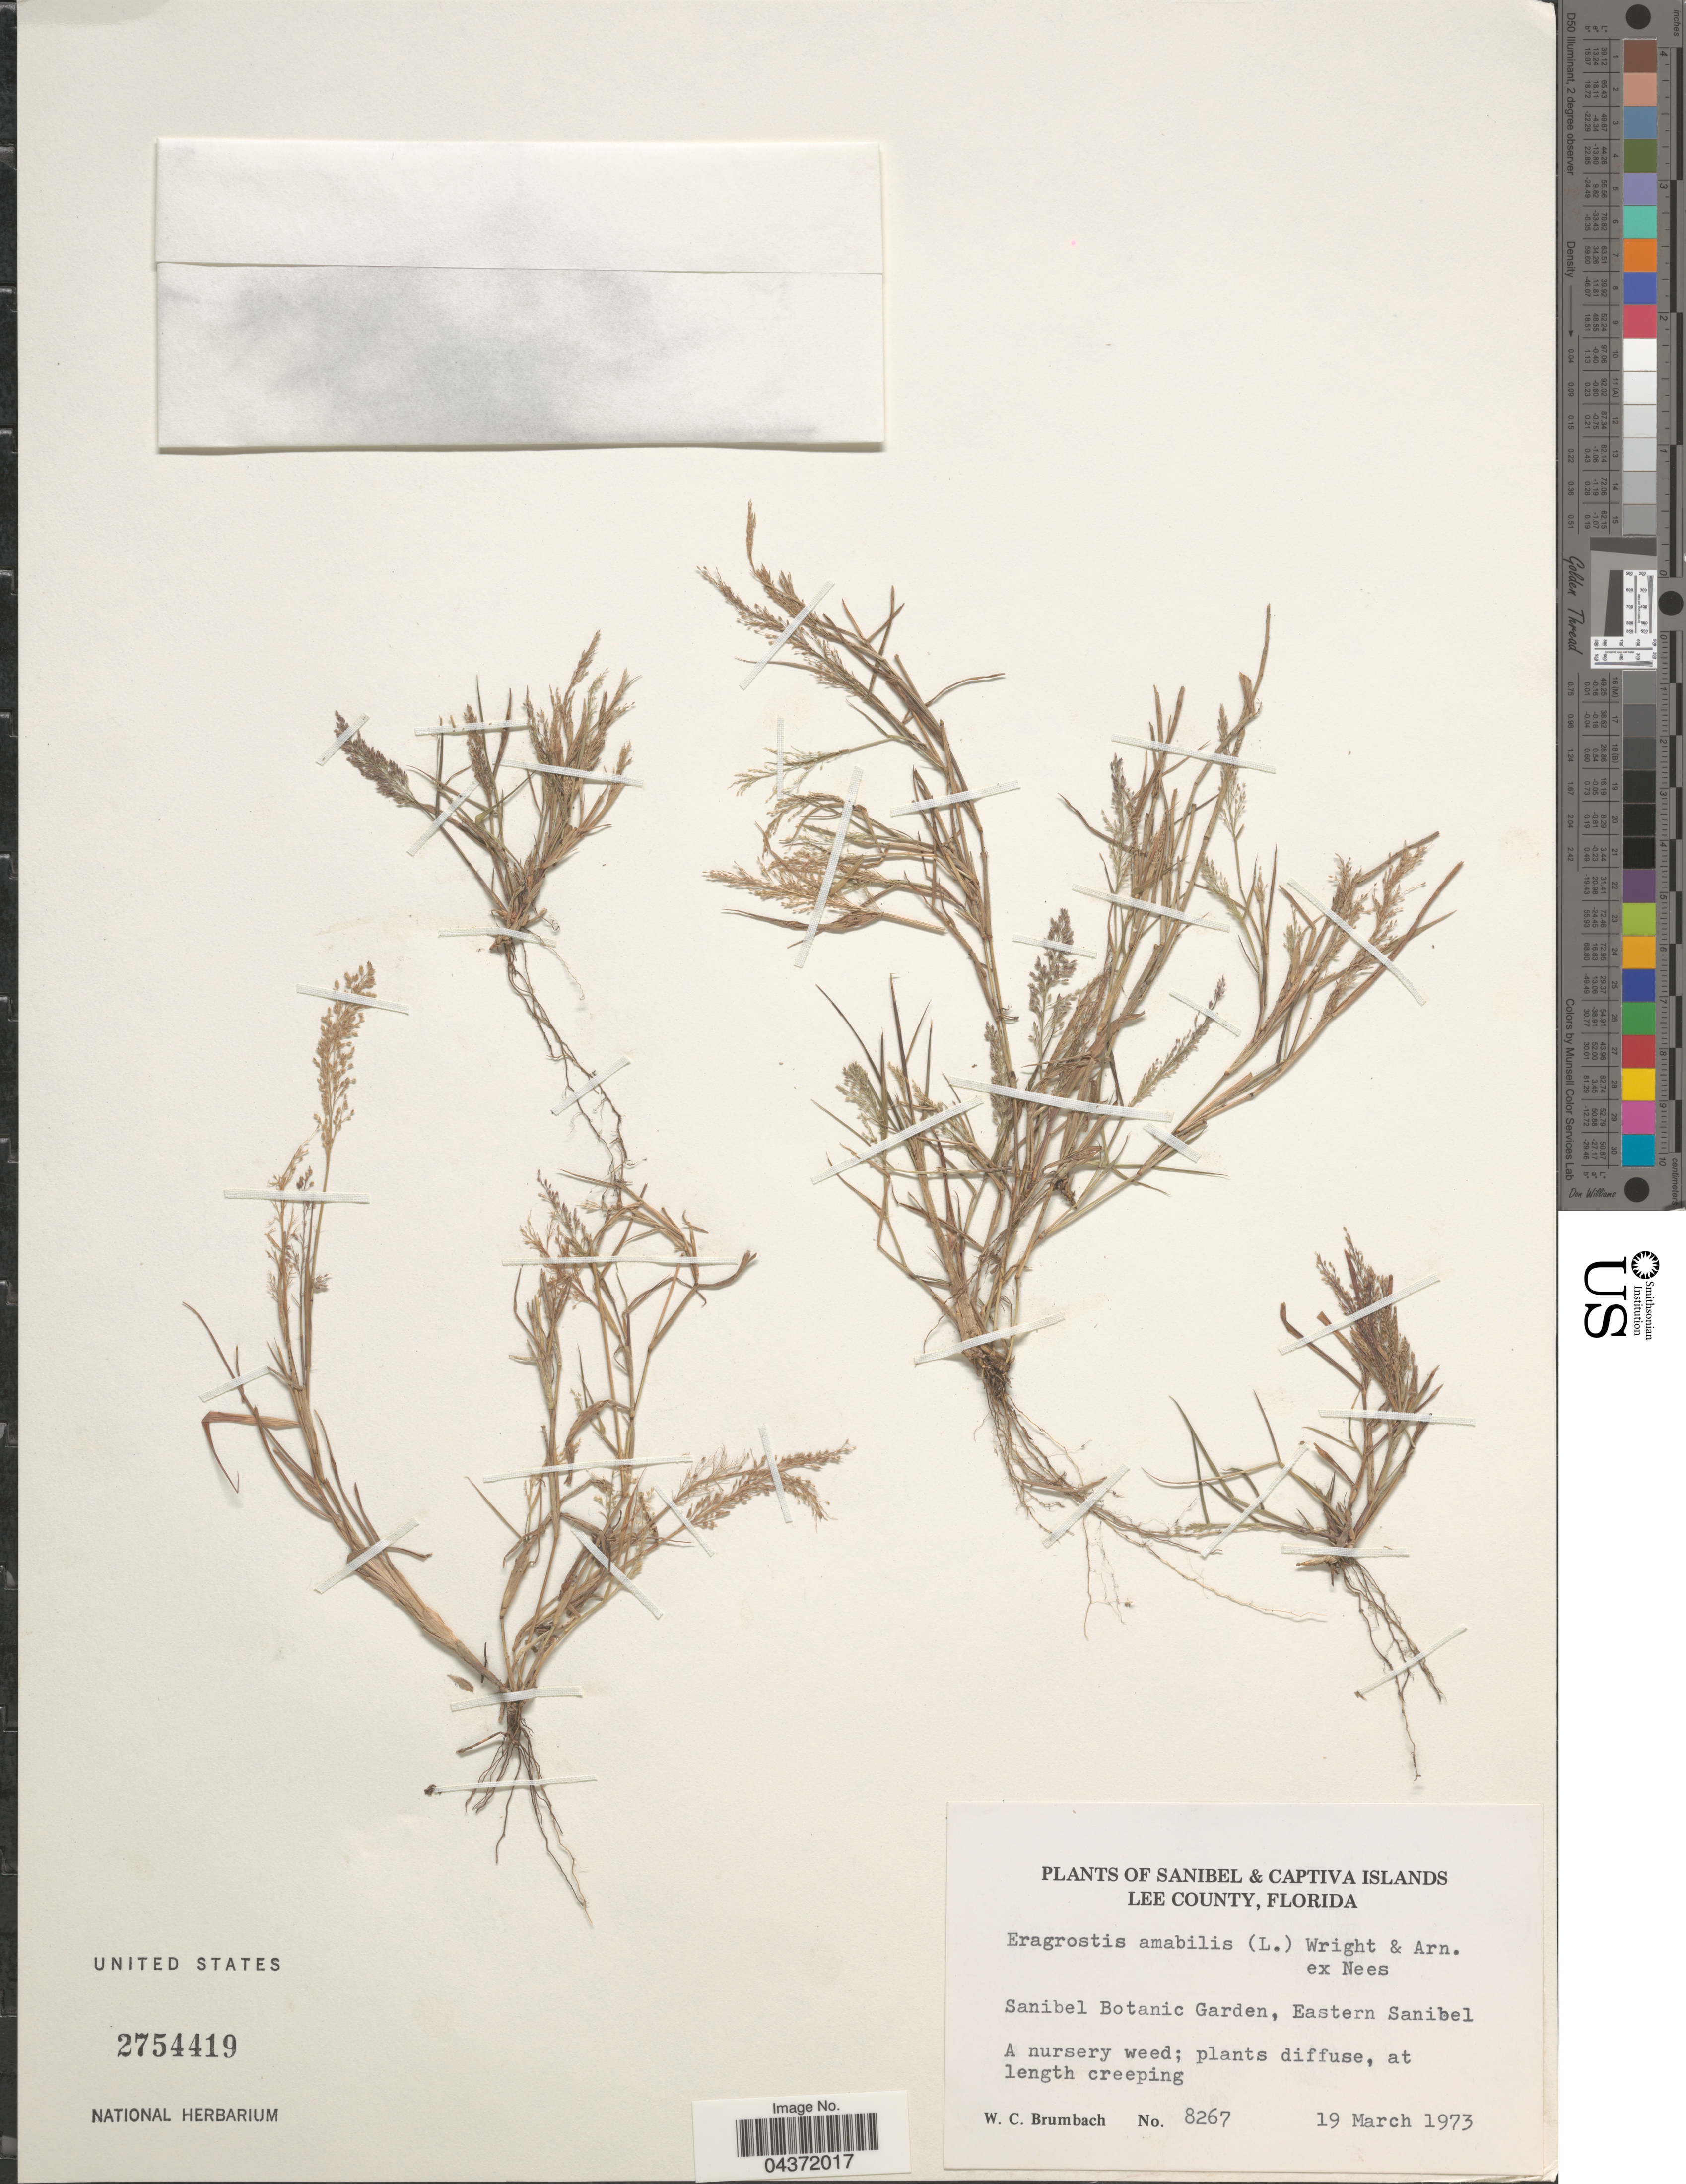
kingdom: Plantae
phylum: Tracheophyta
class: Liliopsida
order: Poales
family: Poaceae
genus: Eragrostis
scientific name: Eragrostis tenella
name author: (L.) P. Beauv. ex Roem. & Schult.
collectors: W. C. Brumbach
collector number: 8267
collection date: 1973-03-19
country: United States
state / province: Florida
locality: Sanibel Island. Lee County. Sanibel Botanic Garden, Eastern Sanibel.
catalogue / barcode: US 2754419